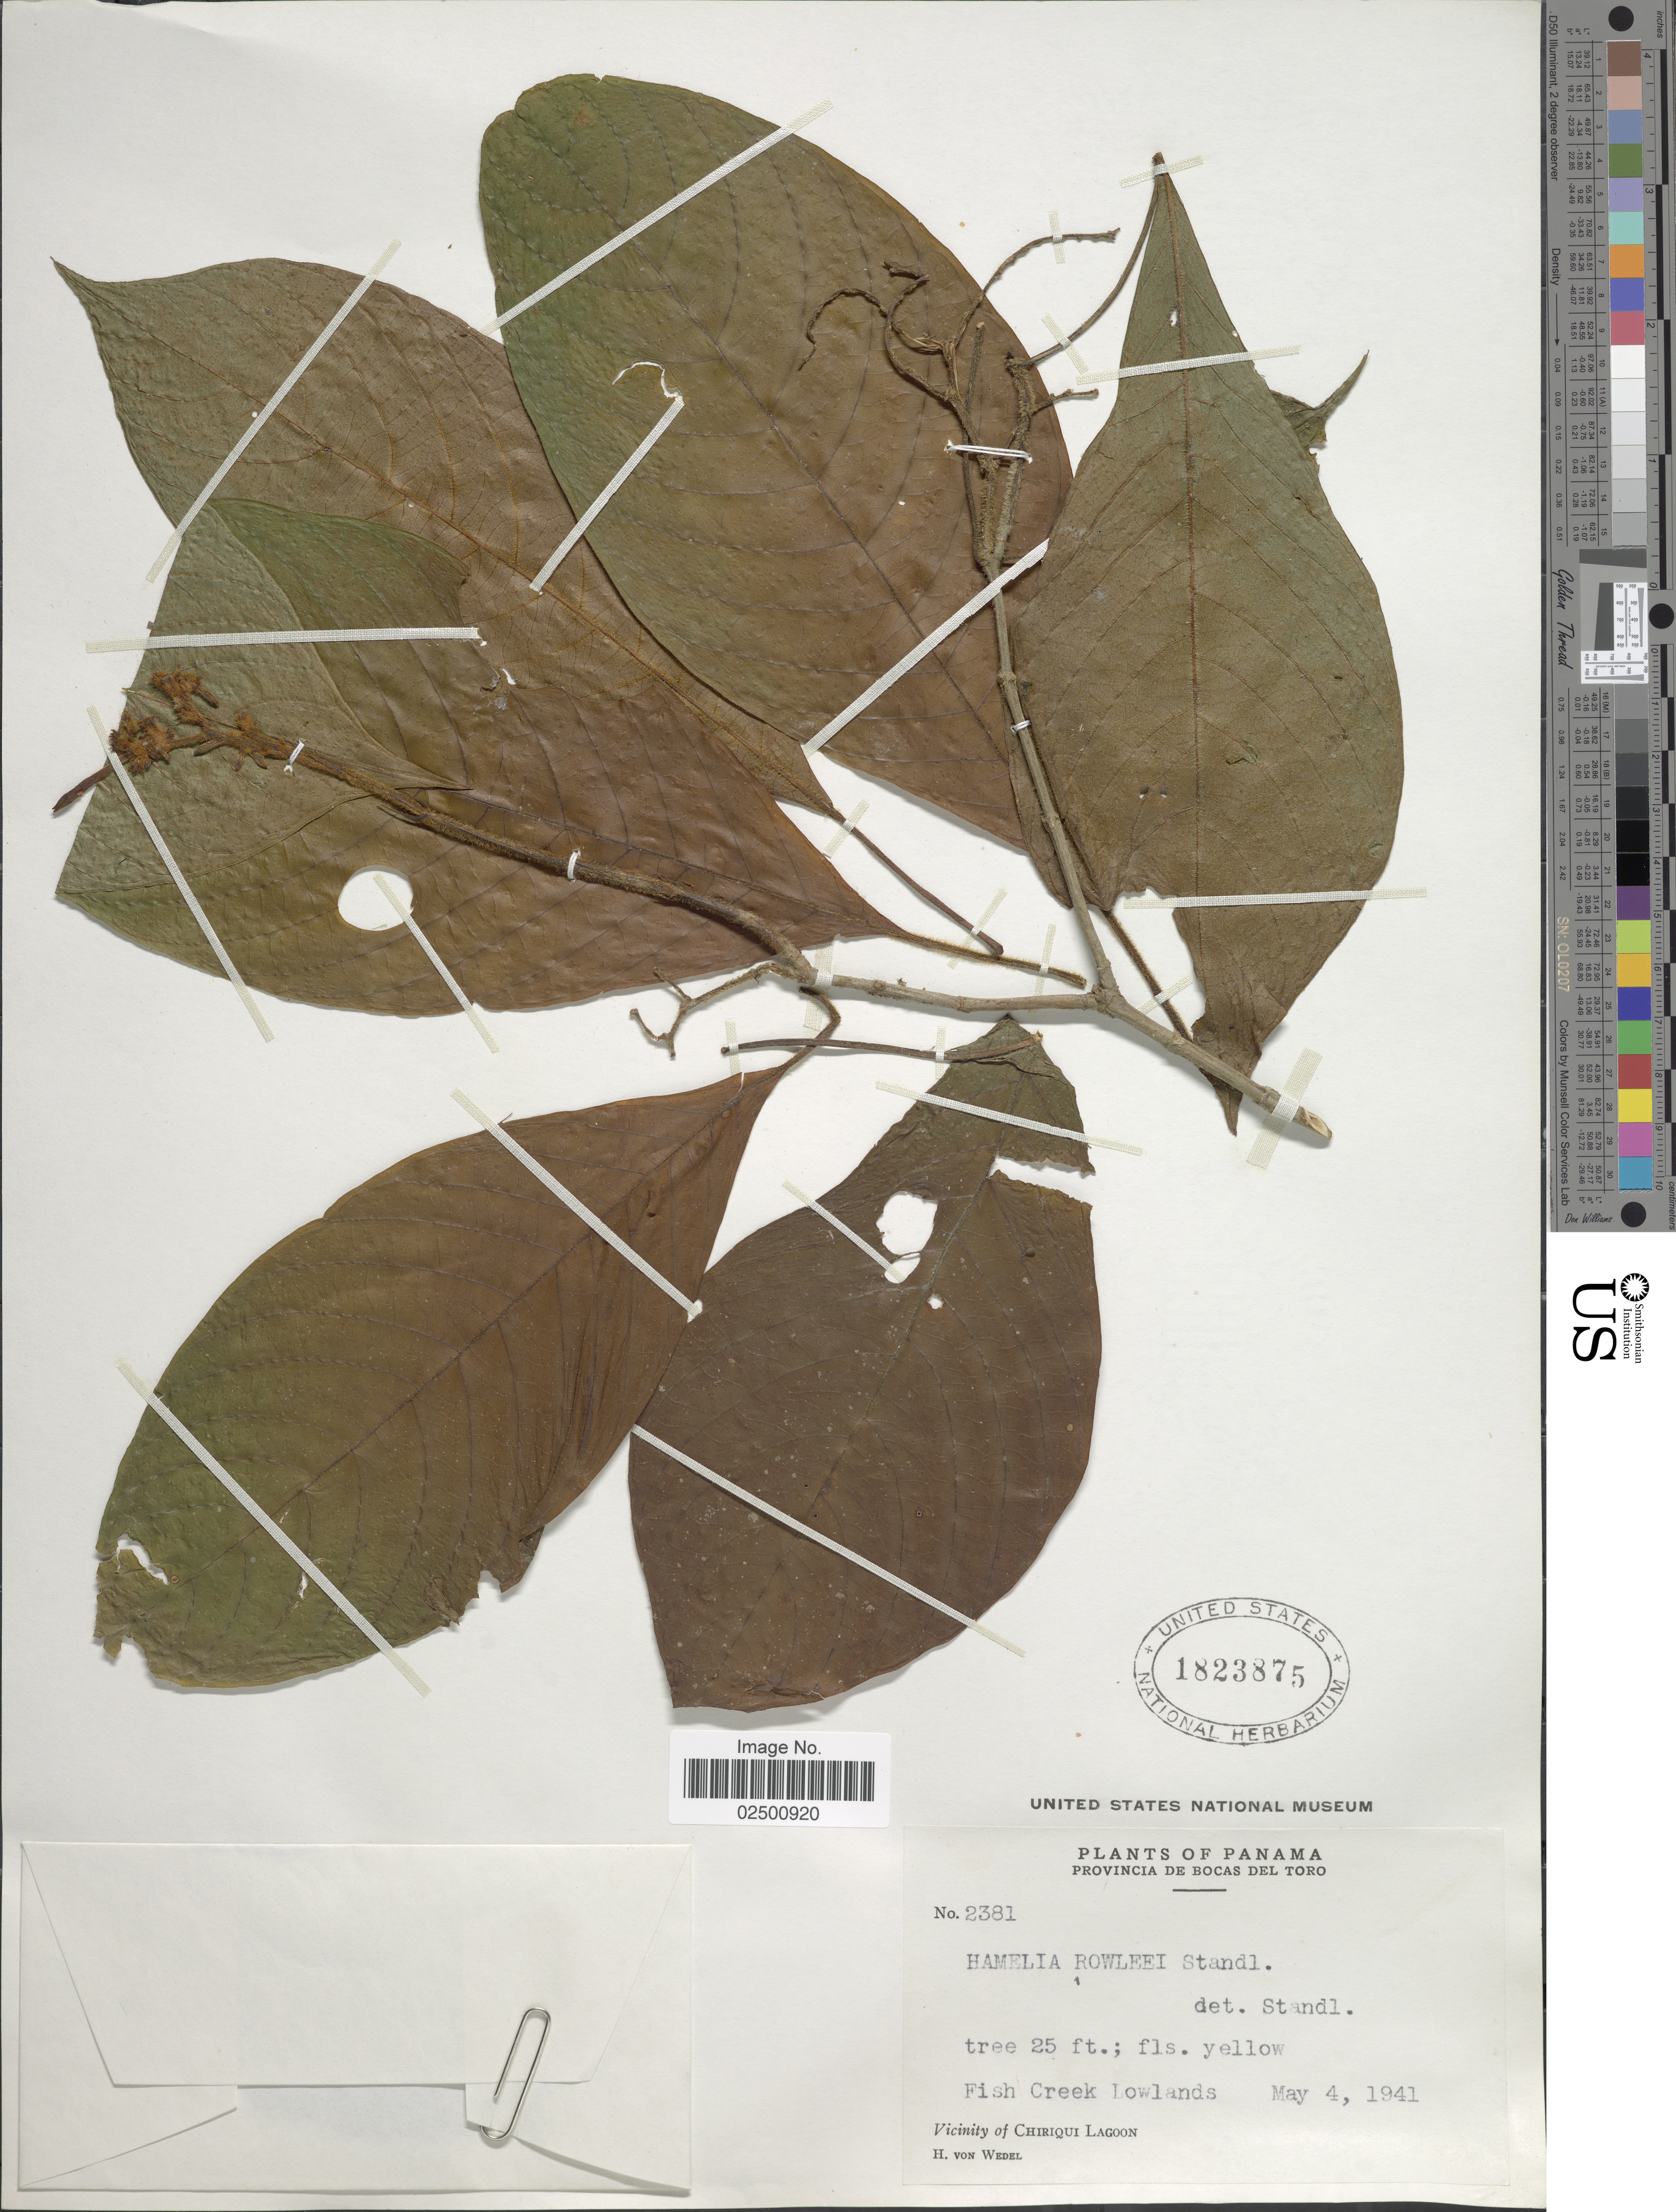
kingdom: Plantae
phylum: Tracheophyta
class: Magnoliopsida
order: Gentianales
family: Rubiaceae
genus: Hamelia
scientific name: Hamelia rowleei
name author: Standl.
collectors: H. von Wedel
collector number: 2381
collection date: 1941-05-04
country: Panama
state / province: Bocas del Toro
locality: Provincia de Bocas del Toro. Fish Creek Lowlands. Vicinity of Chiriqui Lagoon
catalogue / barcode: US 1823875